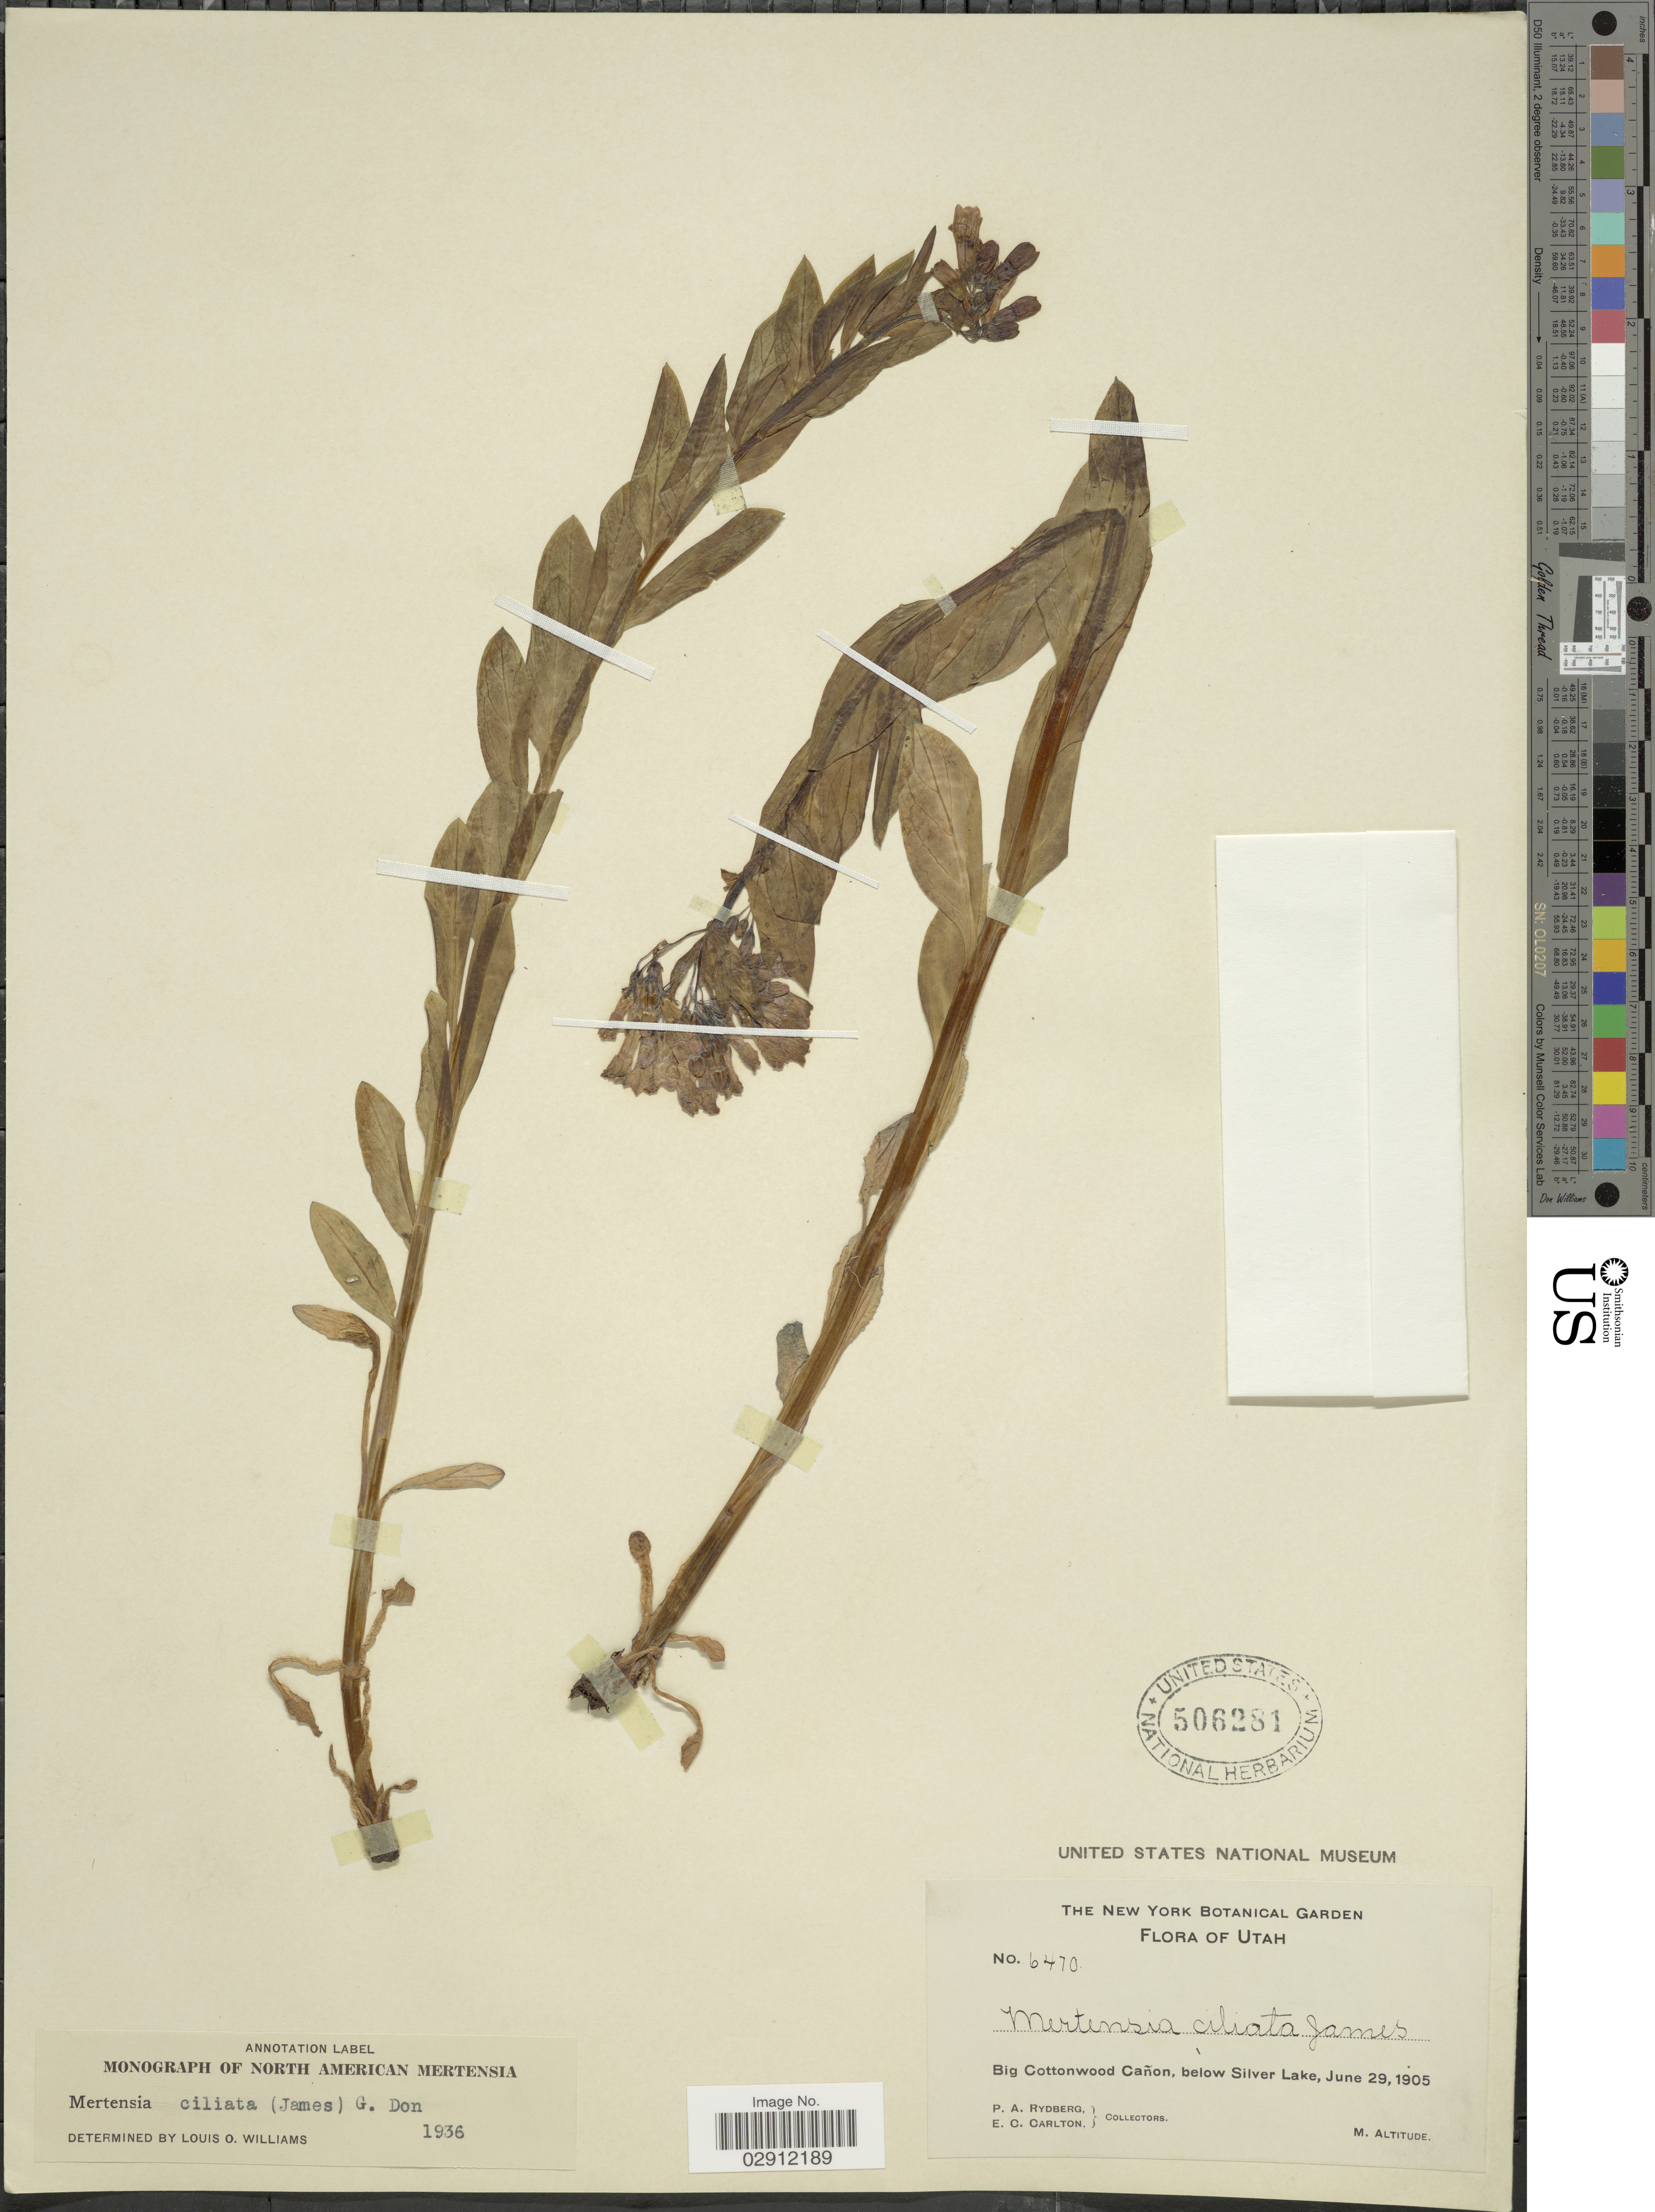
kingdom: Plantae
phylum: Tracheophyta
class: Magnoliopsida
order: Boraginales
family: Boraginaceae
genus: Mertensia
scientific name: Mertensia ciliata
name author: (James) G. Don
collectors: P. A. Rydberg & E. Carlton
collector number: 6470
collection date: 1905-06-29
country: United States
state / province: Utah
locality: Big Cottonwood Cañon, below Silver Lake.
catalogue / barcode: US 506281